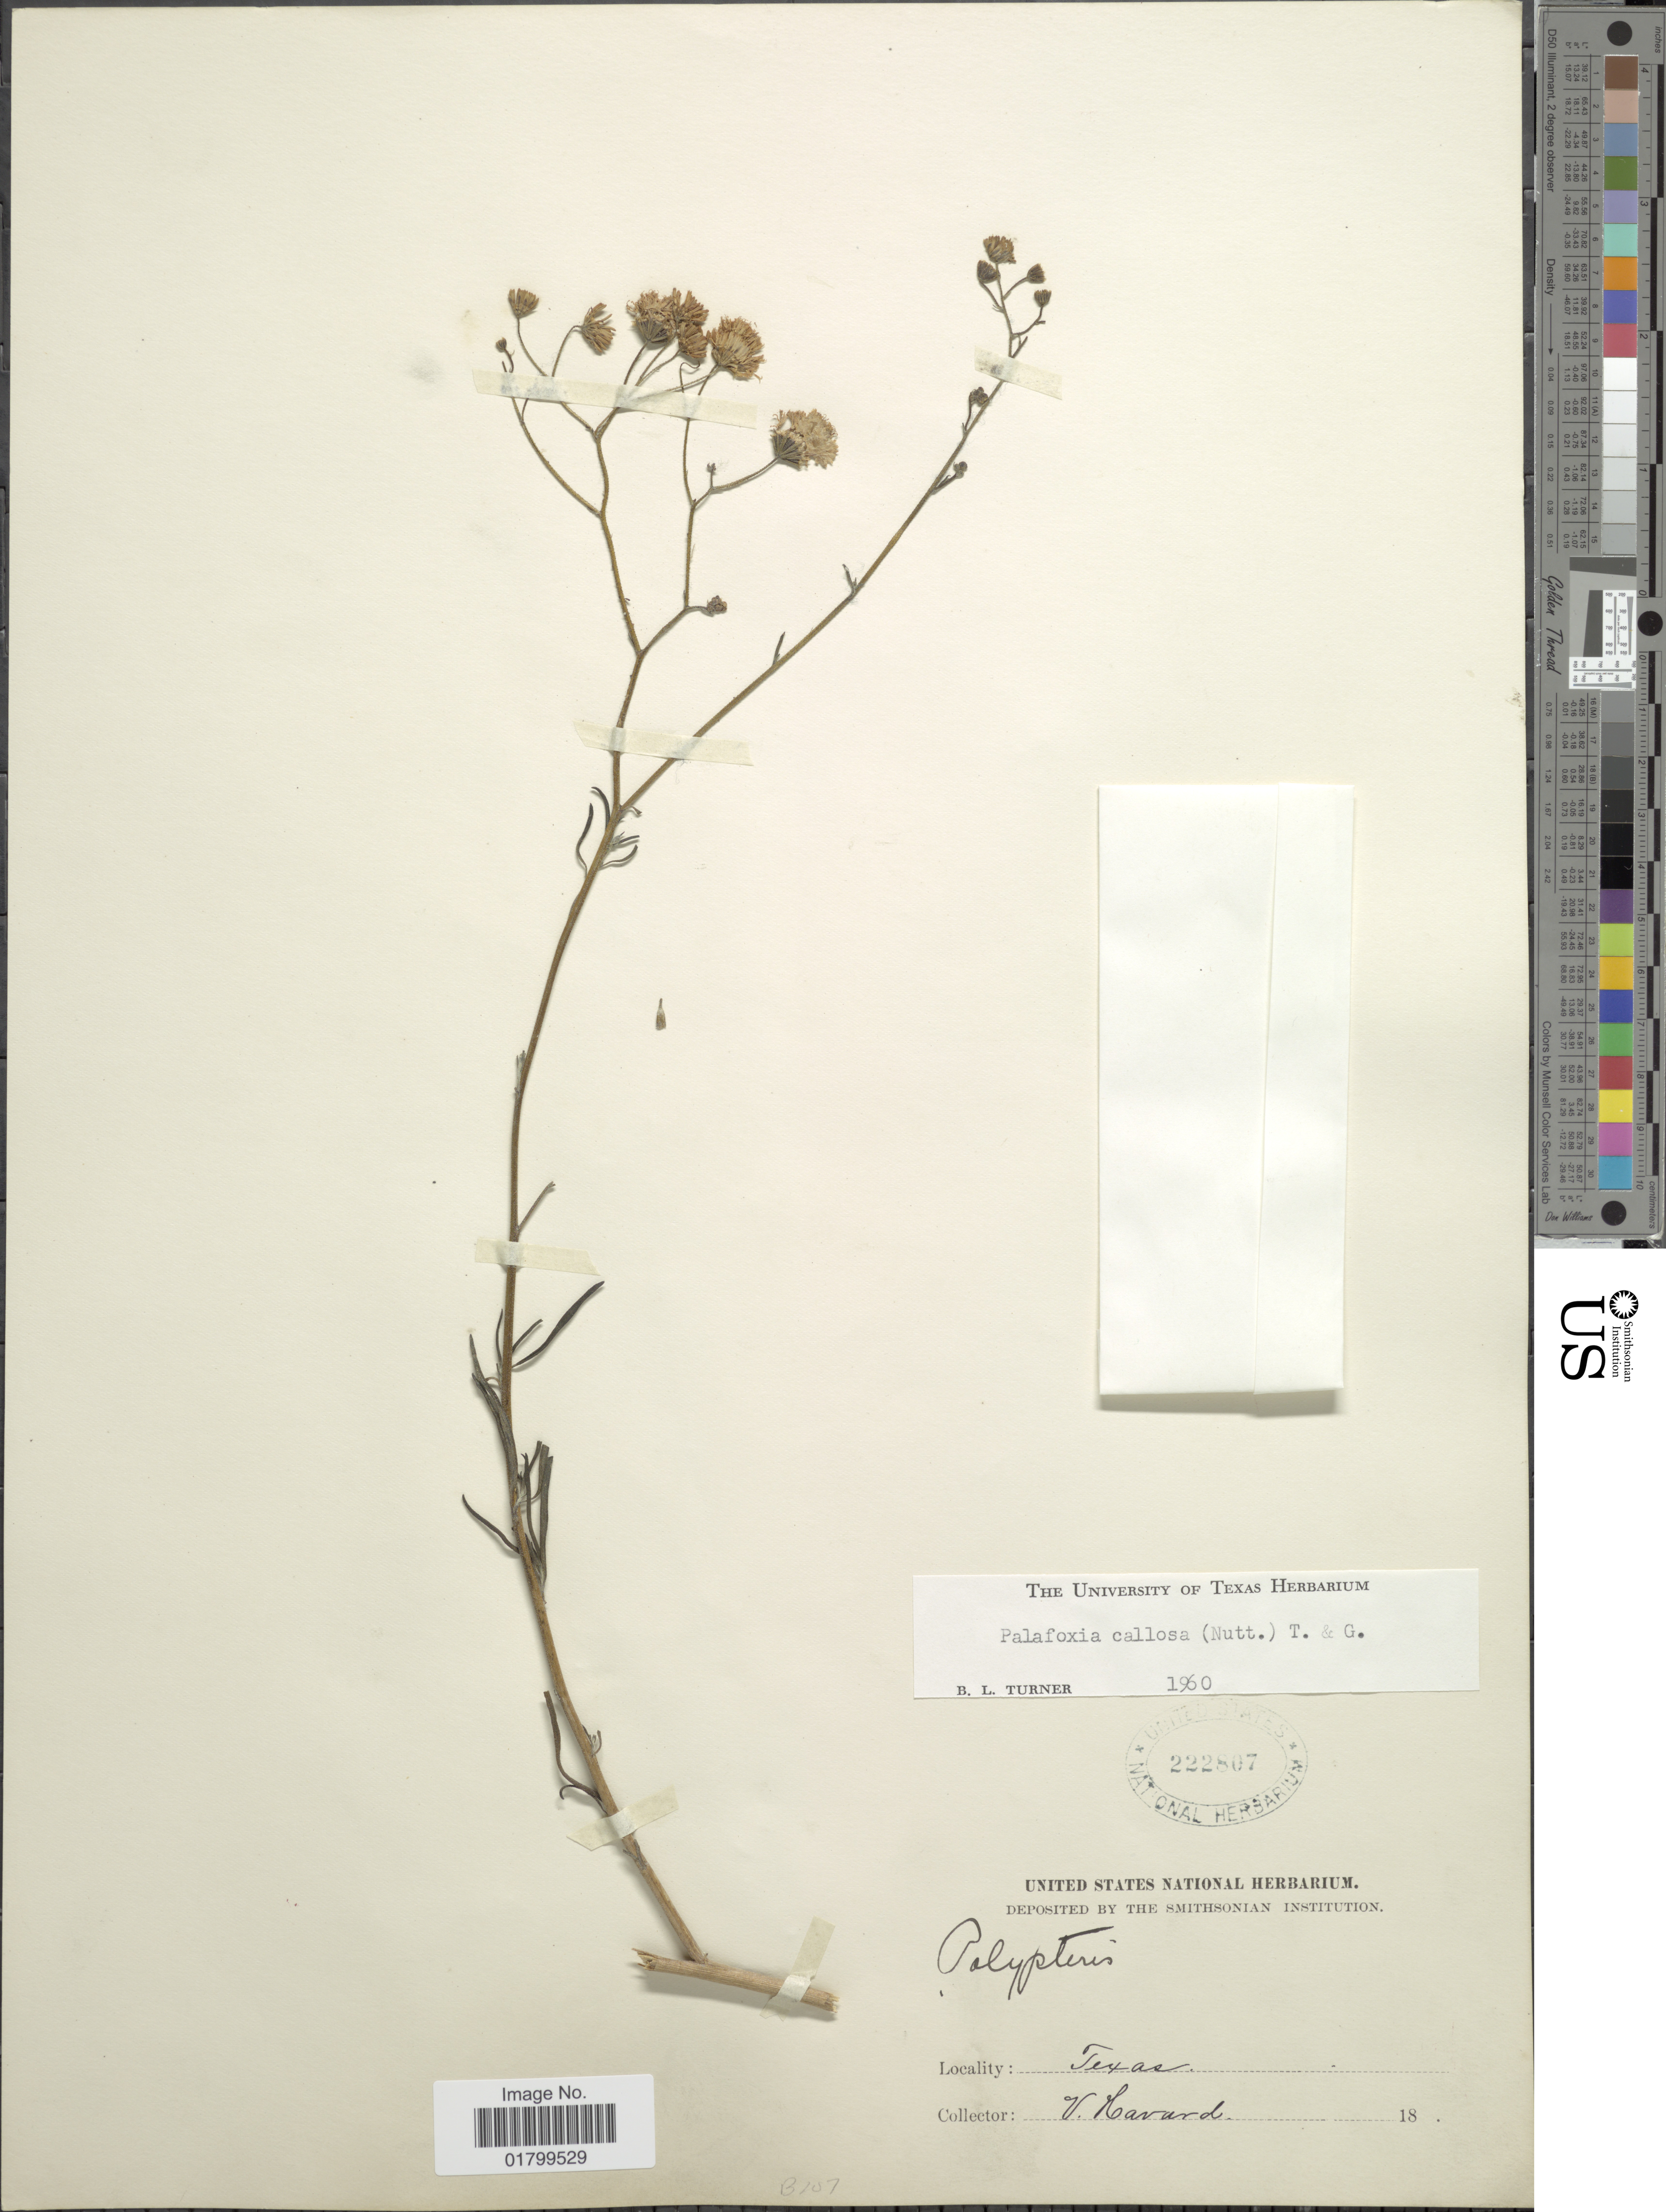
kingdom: Plantae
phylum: Tracheophyta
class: Magnoliopsida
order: Asterales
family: Asteraceae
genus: Palafoxia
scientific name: Palafoxia callosa var. callosa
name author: (Nutt.) Torr. & A. Gray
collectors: V. Havard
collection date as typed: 18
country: United States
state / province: Texas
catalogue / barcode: US 222807